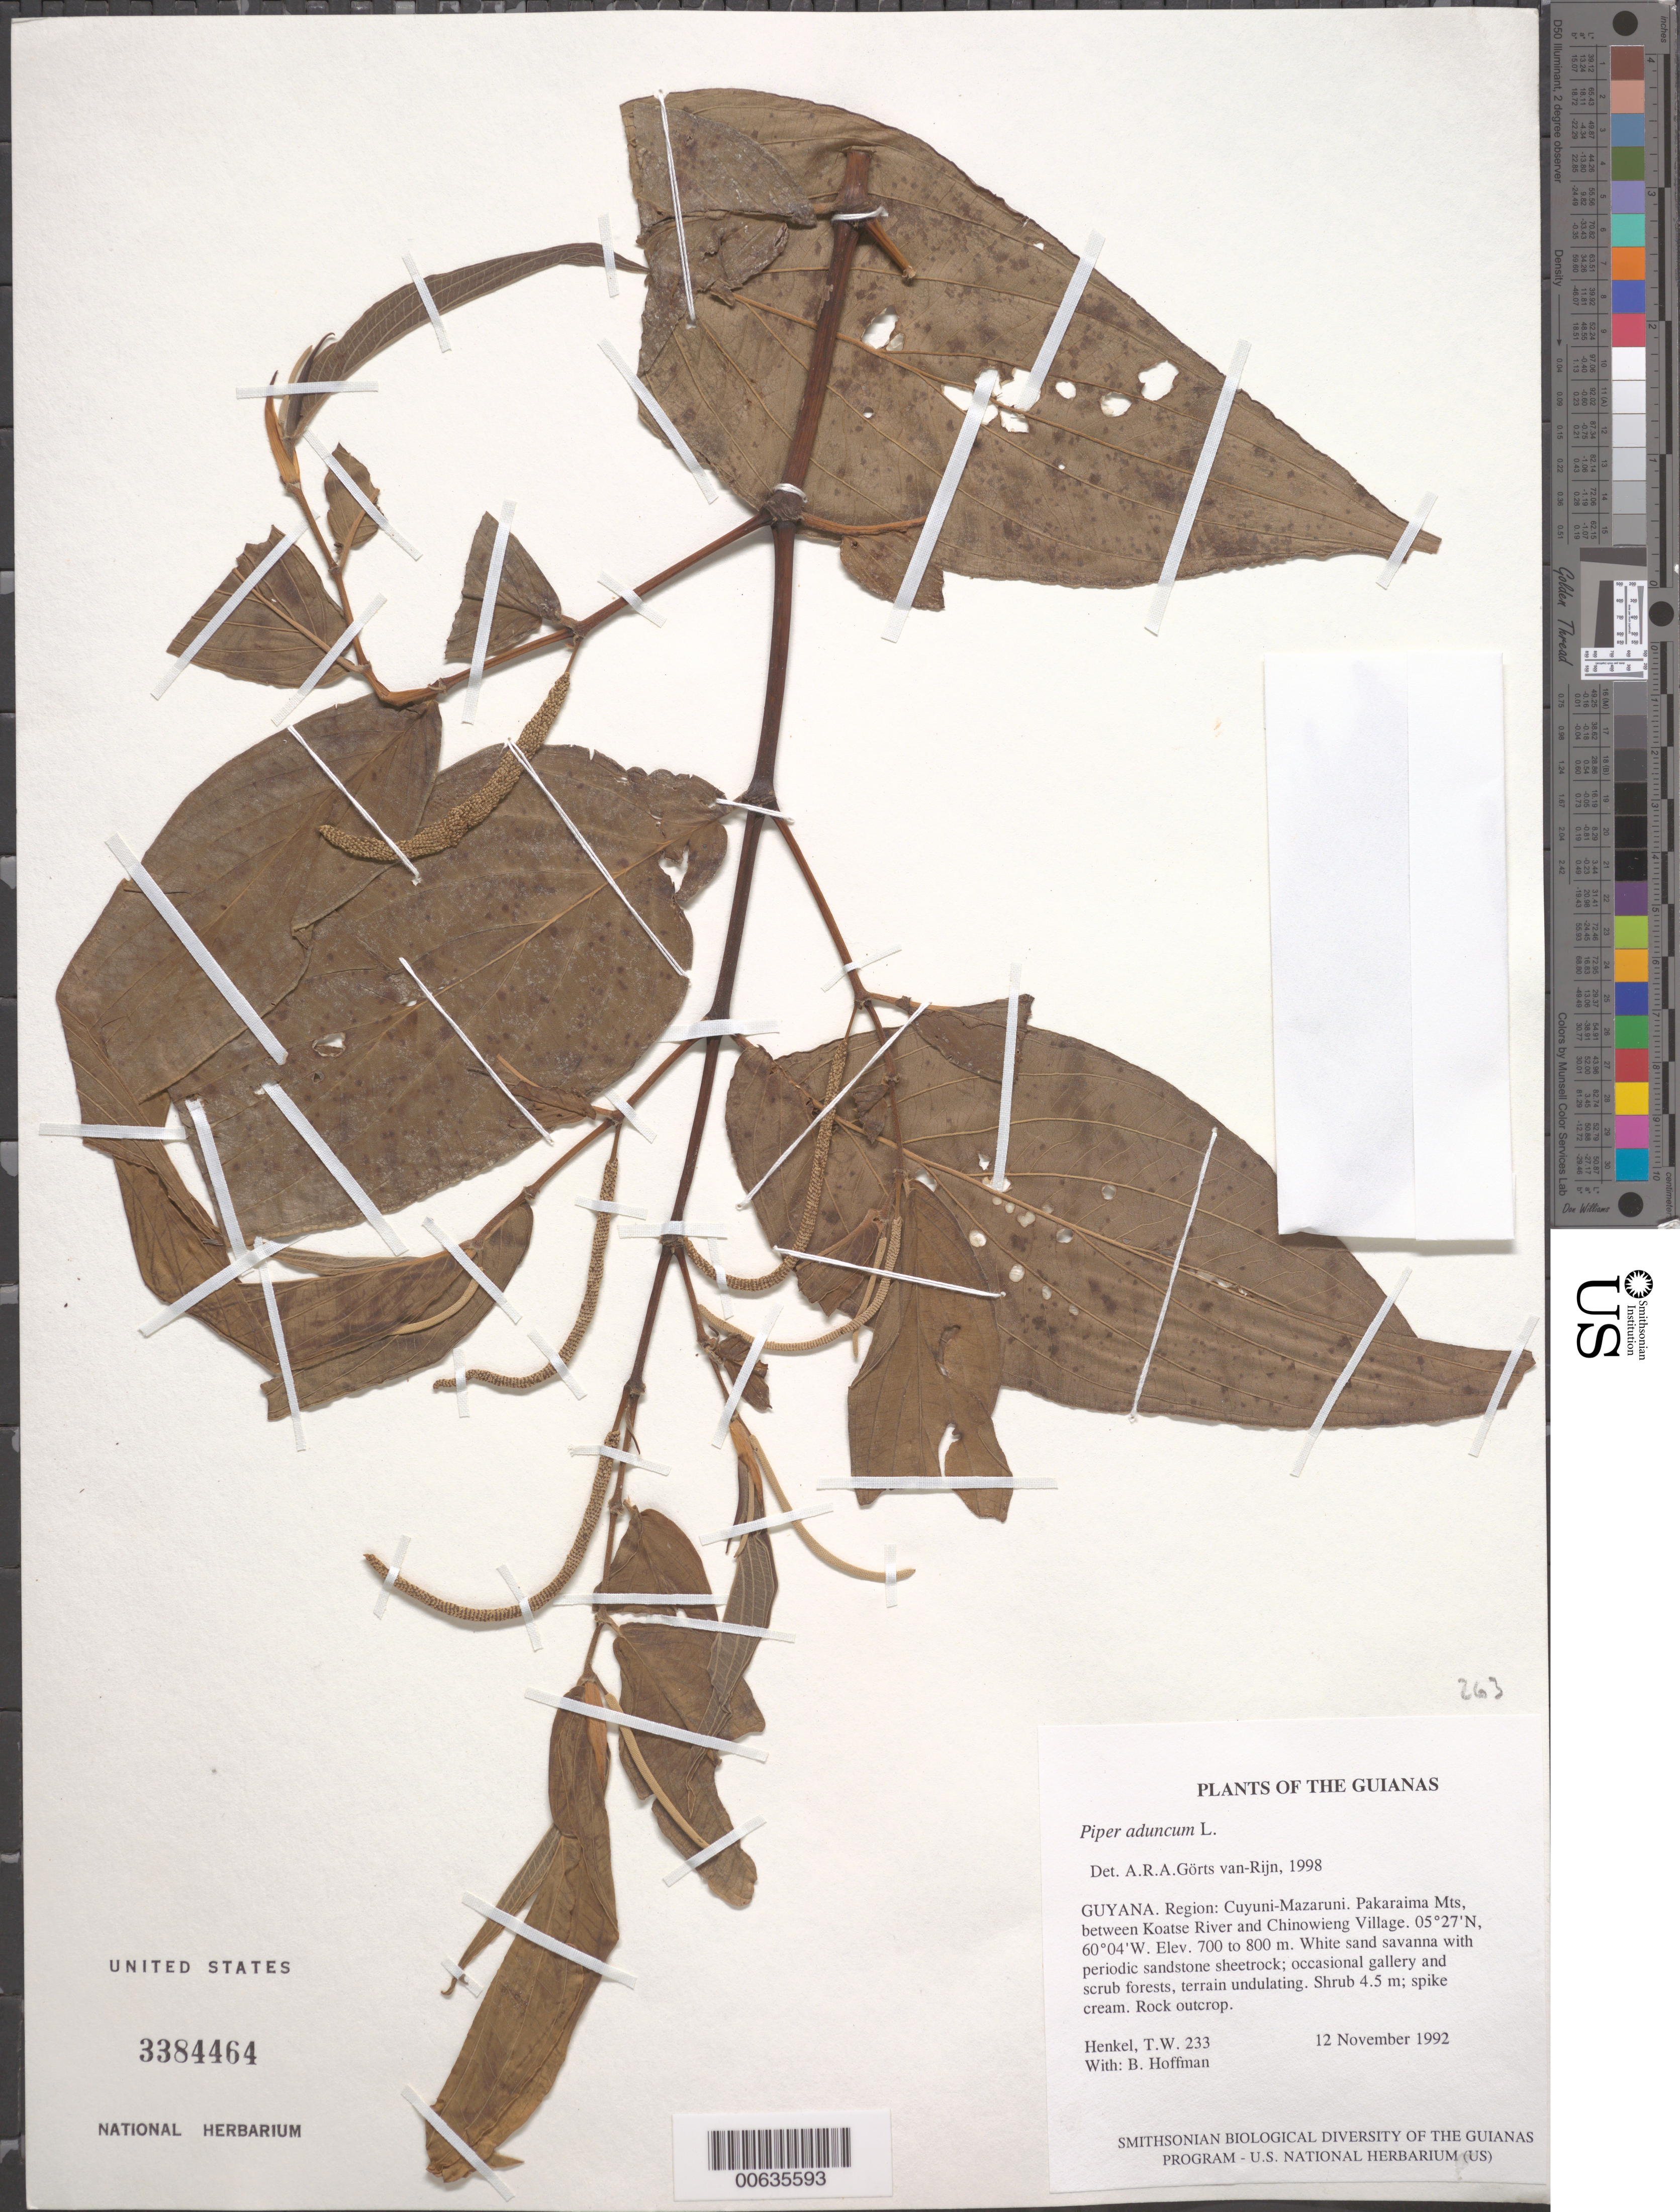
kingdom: Plantae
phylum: Tracheophyta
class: Magnoliopsida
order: Piperales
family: Piperaceae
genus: Piper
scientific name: Piper aduncum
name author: L.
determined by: Görts-van Rijn, A. R. A.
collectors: T. Henkel & B. Hoffman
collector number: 233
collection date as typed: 12 November 1992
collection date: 1992-11-12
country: Guyana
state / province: Cuyuni-Mazaruni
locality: Pakaraima Mts, between Koatse River and Chinowieng Village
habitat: White sand savanna with periodic sandstone sheetrock; occasional gallery and scrub forests, terrain undulating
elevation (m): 700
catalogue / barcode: US 3384464